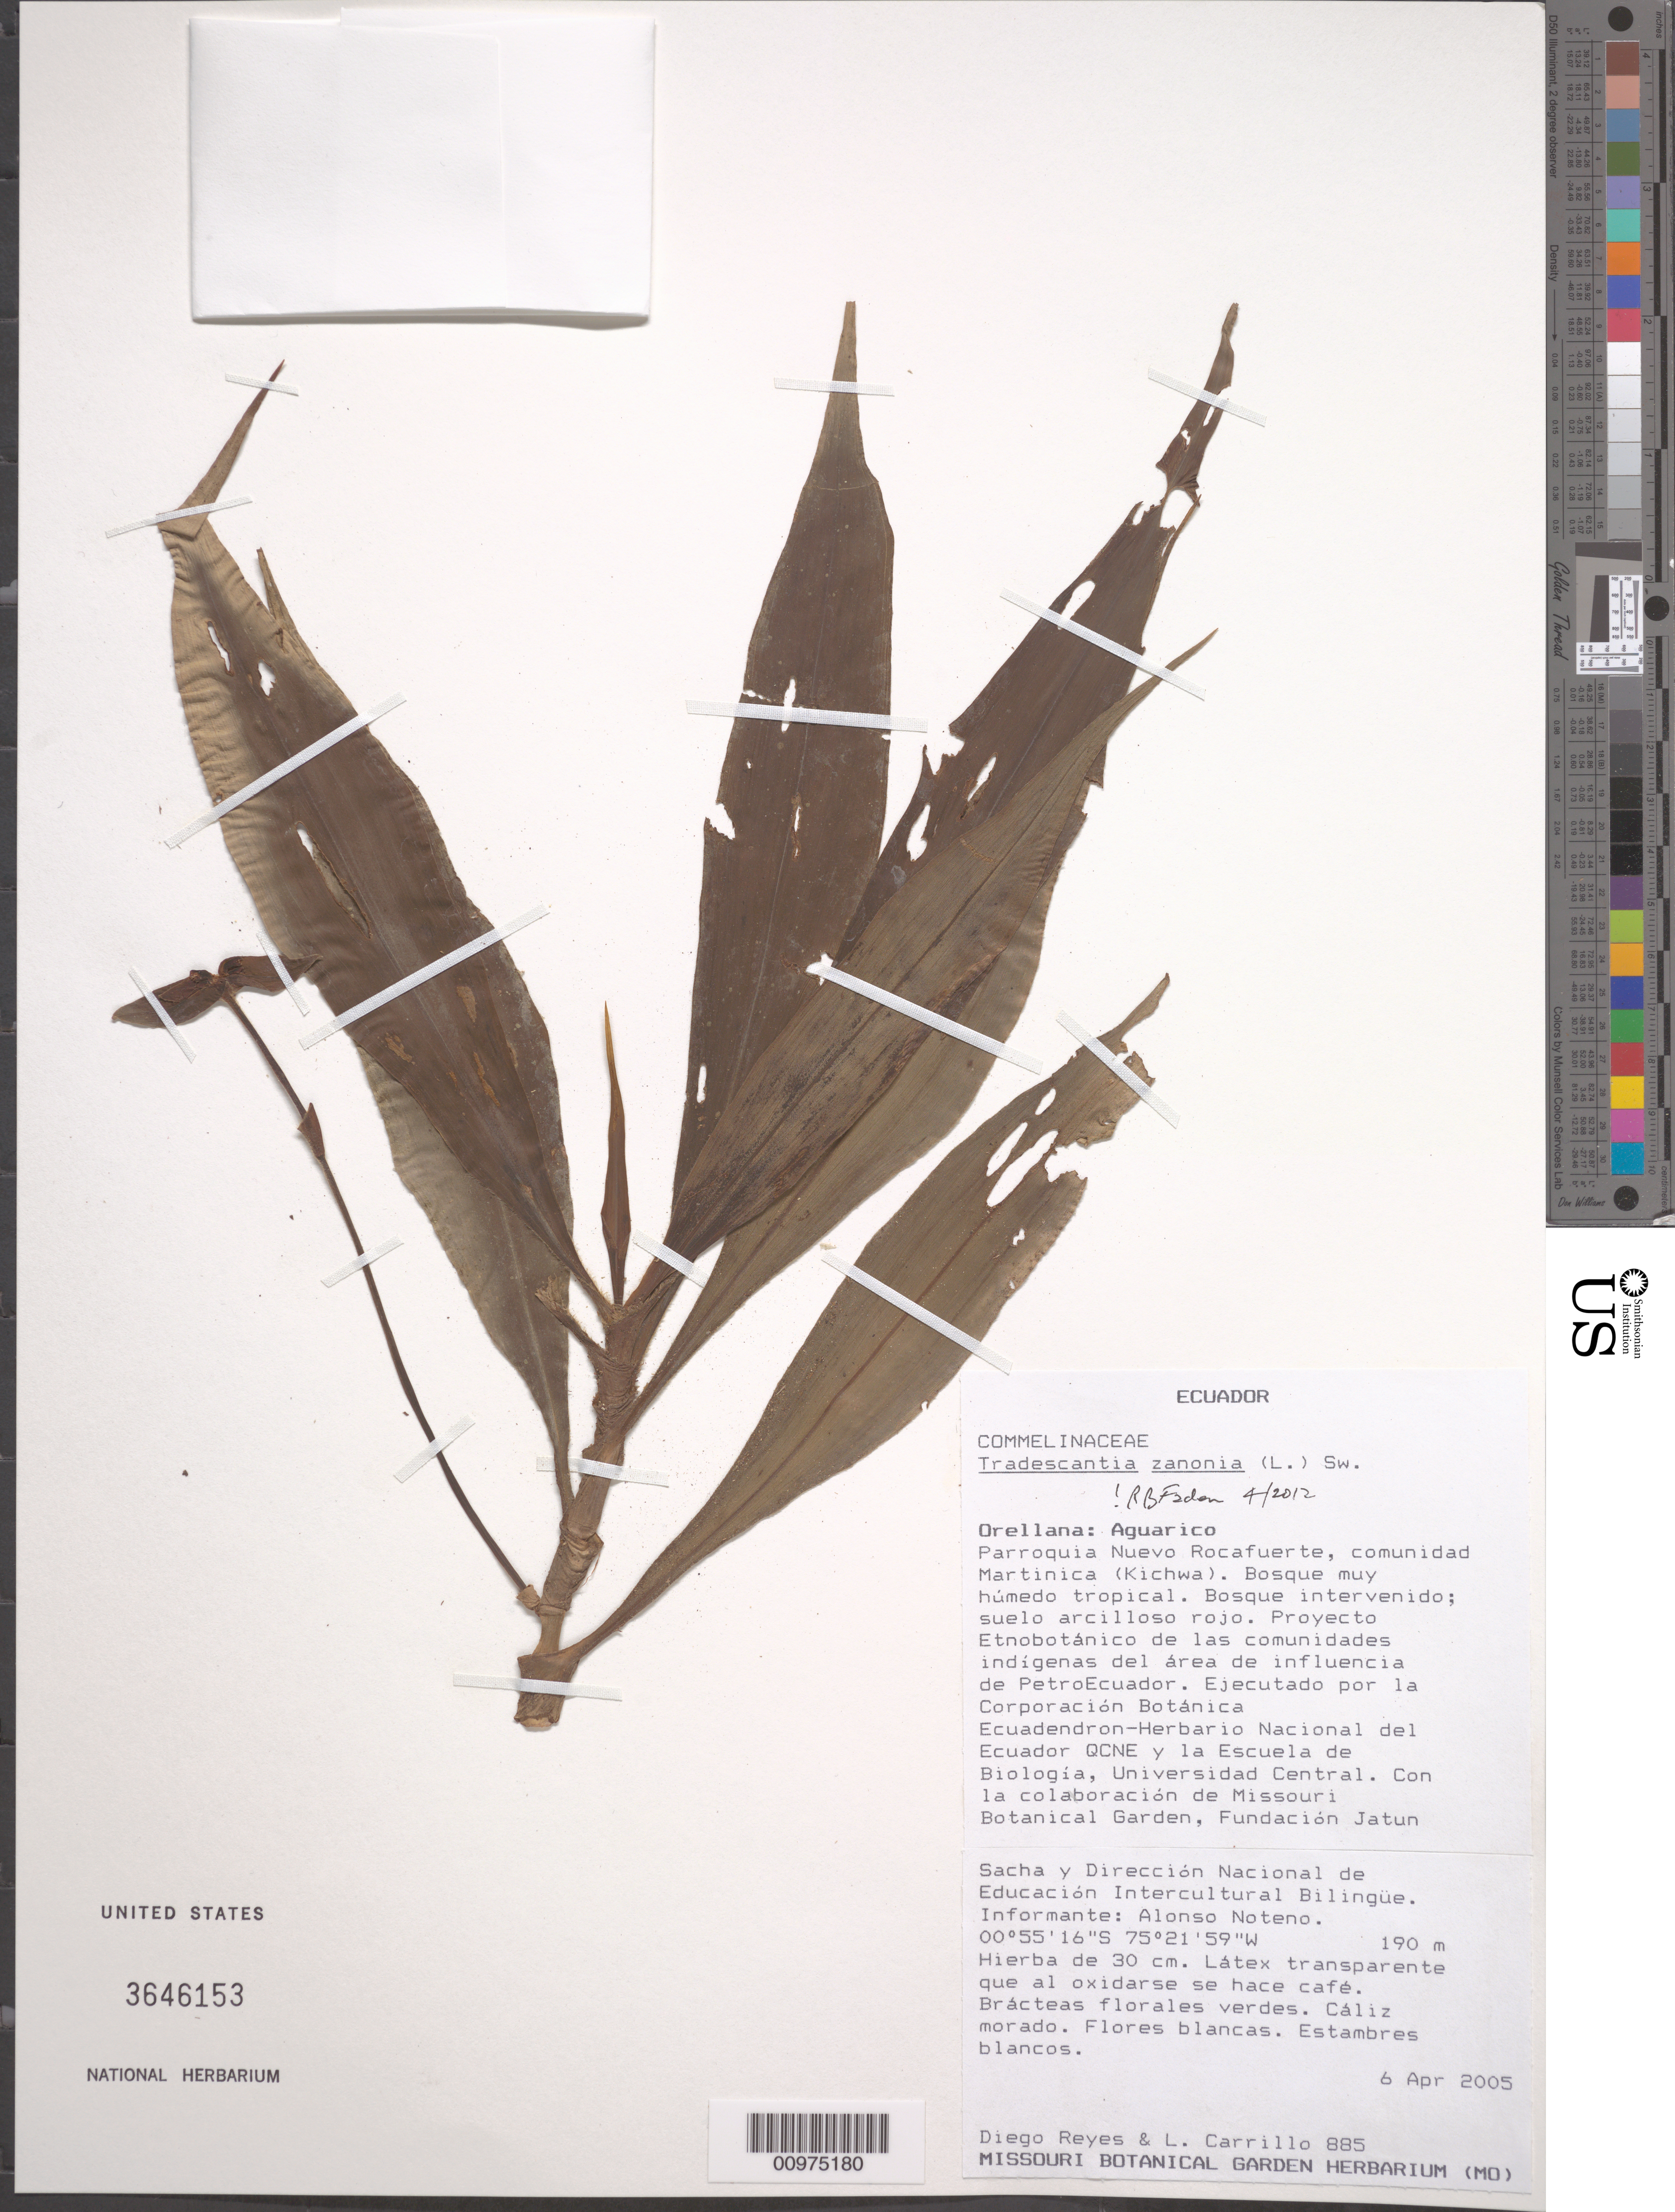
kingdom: Plantae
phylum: Tracheophyta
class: Liliopsida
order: Commelinales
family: Commelinaceae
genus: Tradescantia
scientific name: Tradescantia zanonia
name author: (L.) Sw.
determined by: Faden, Robert B., (US), Smithsonian Institution - National Museum of Natural History (UNITED STATES)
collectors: D. Reyes & L. Carrillo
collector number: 885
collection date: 2005-04-06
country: Ecuador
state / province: Orellana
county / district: Aguarico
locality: Parroquia Nuevo Rocafuerte, comunidad Martinica (Kichwa). Bosque muy húmedo tropical. Bosque intervenido; suelo arcilloso rojo. Proyec5to Ethnobotánico de las comunicaces indigenas del área de influencia de PetroEcuador. Informante: Alonso Noteno.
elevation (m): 190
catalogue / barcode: US 3646153